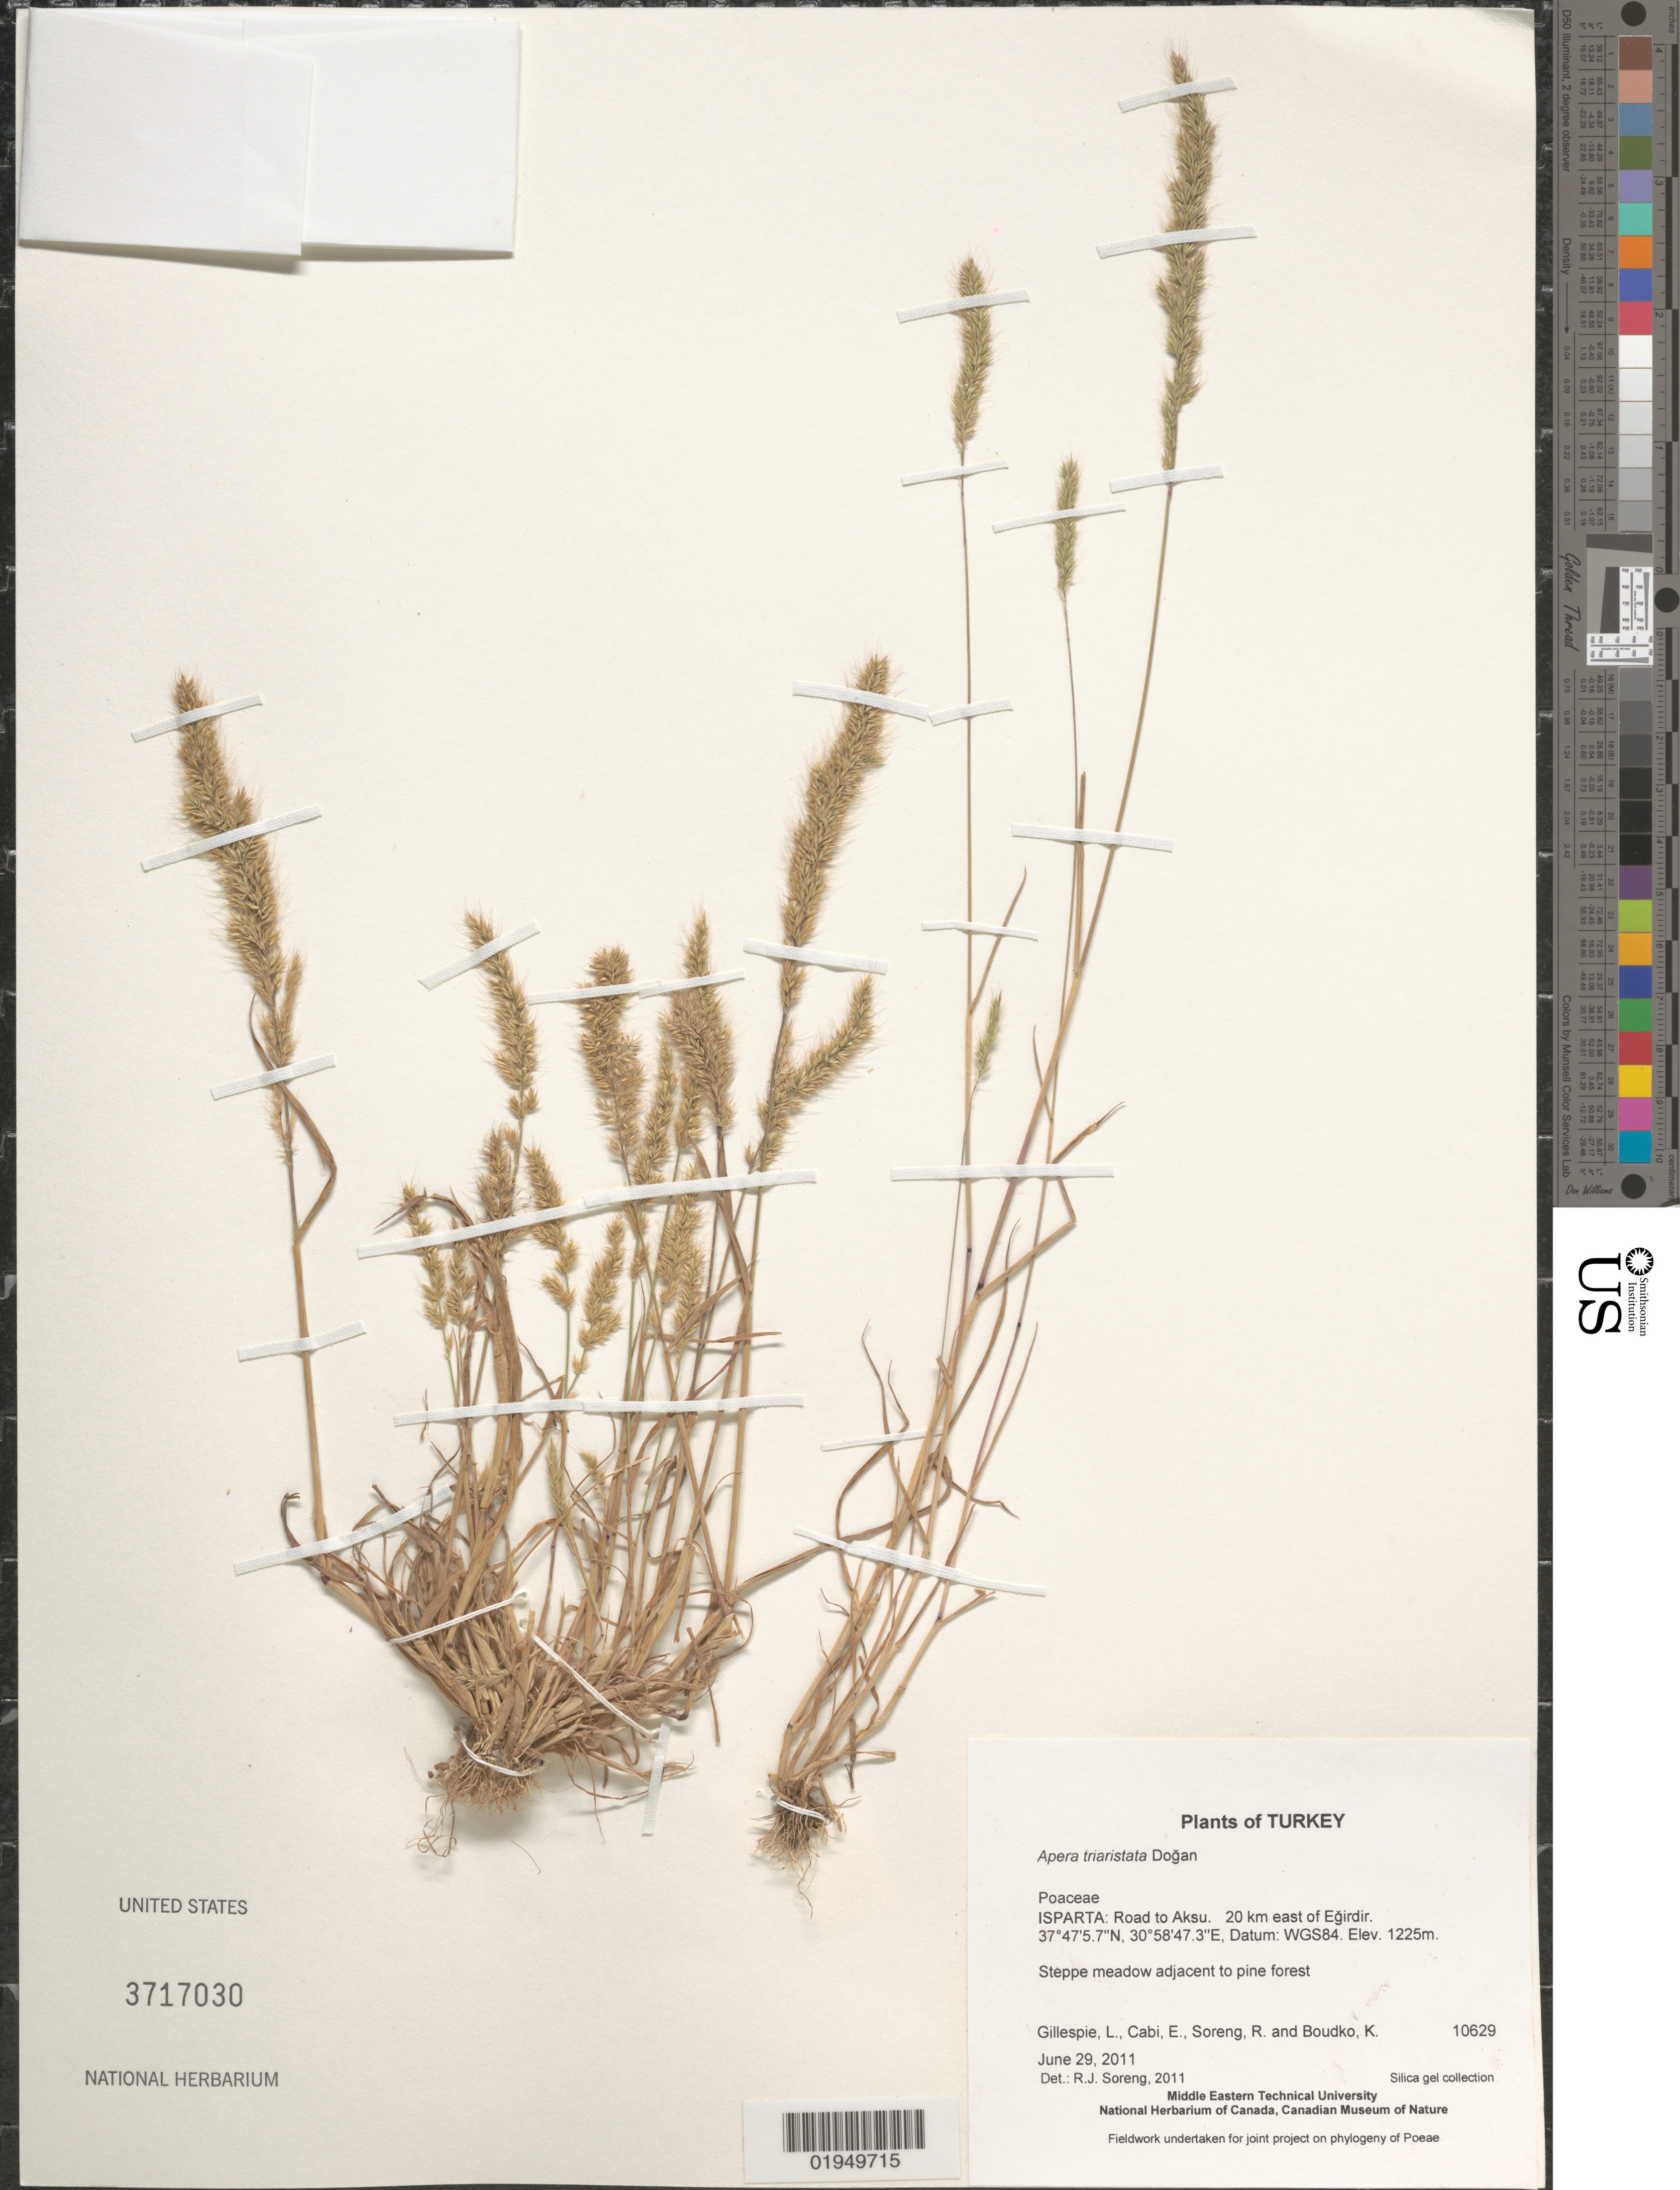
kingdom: Plantae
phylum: Tracheophyta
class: Liliopsida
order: Poales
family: Poaceae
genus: Apera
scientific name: Apera triaristata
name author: Doğan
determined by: Soreng, Robert J., Research Associate (BOT), Smithsonian Institution - National Museum of Natural History (UNITED STATES)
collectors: L. J. Gillespie, E. Cabi, R. J. Soreng & K. Boudko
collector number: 10629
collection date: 2011-06-29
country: Turkey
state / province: Isparta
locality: Road to Aksu. 20 km east of Egirdir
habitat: Steppe meadow adjacent to pine forest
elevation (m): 1225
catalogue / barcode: US 3717030